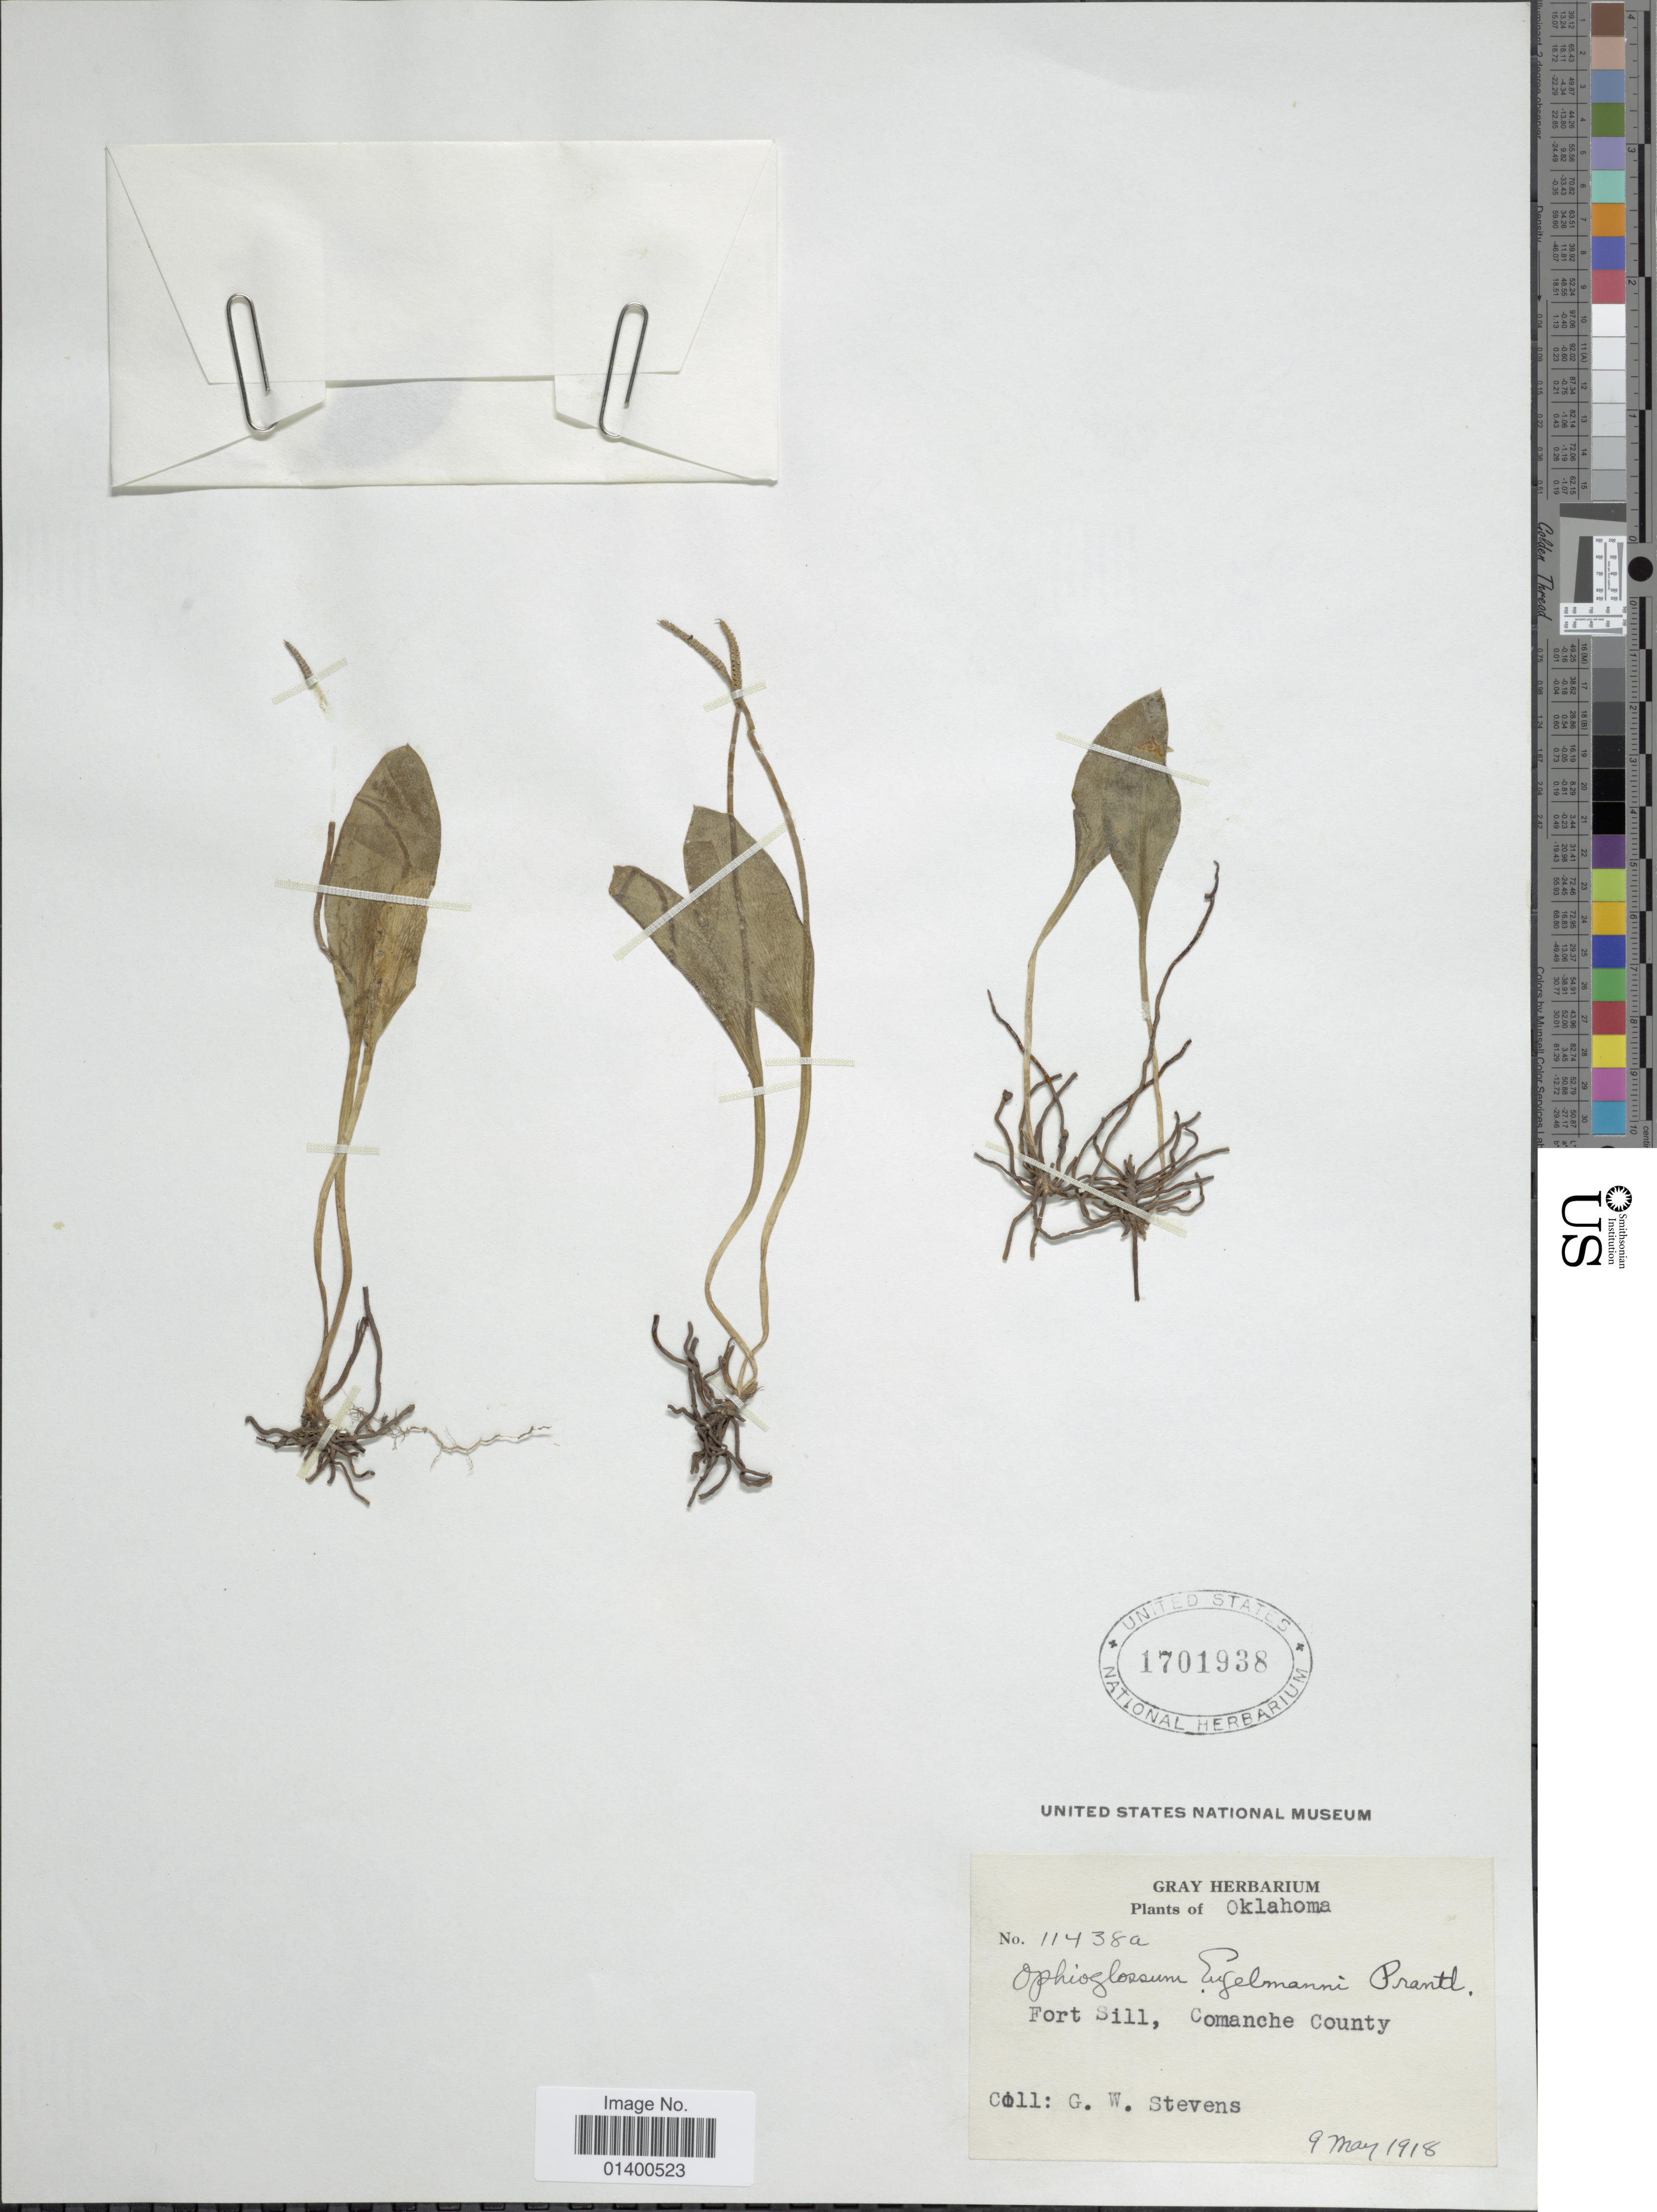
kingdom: Plantae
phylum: Tracheophyta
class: Polypodiopsida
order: Ophioglossales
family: Ophioglossaceae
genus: Ophioglossum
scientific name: Ophioglossum engelmannii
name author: Prantl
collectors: G. W. Stevens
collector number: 11438a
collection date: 1918-05-09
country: United States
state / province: Oklahoma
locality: Forst Sill, Comanche County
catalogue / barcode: US 1701938